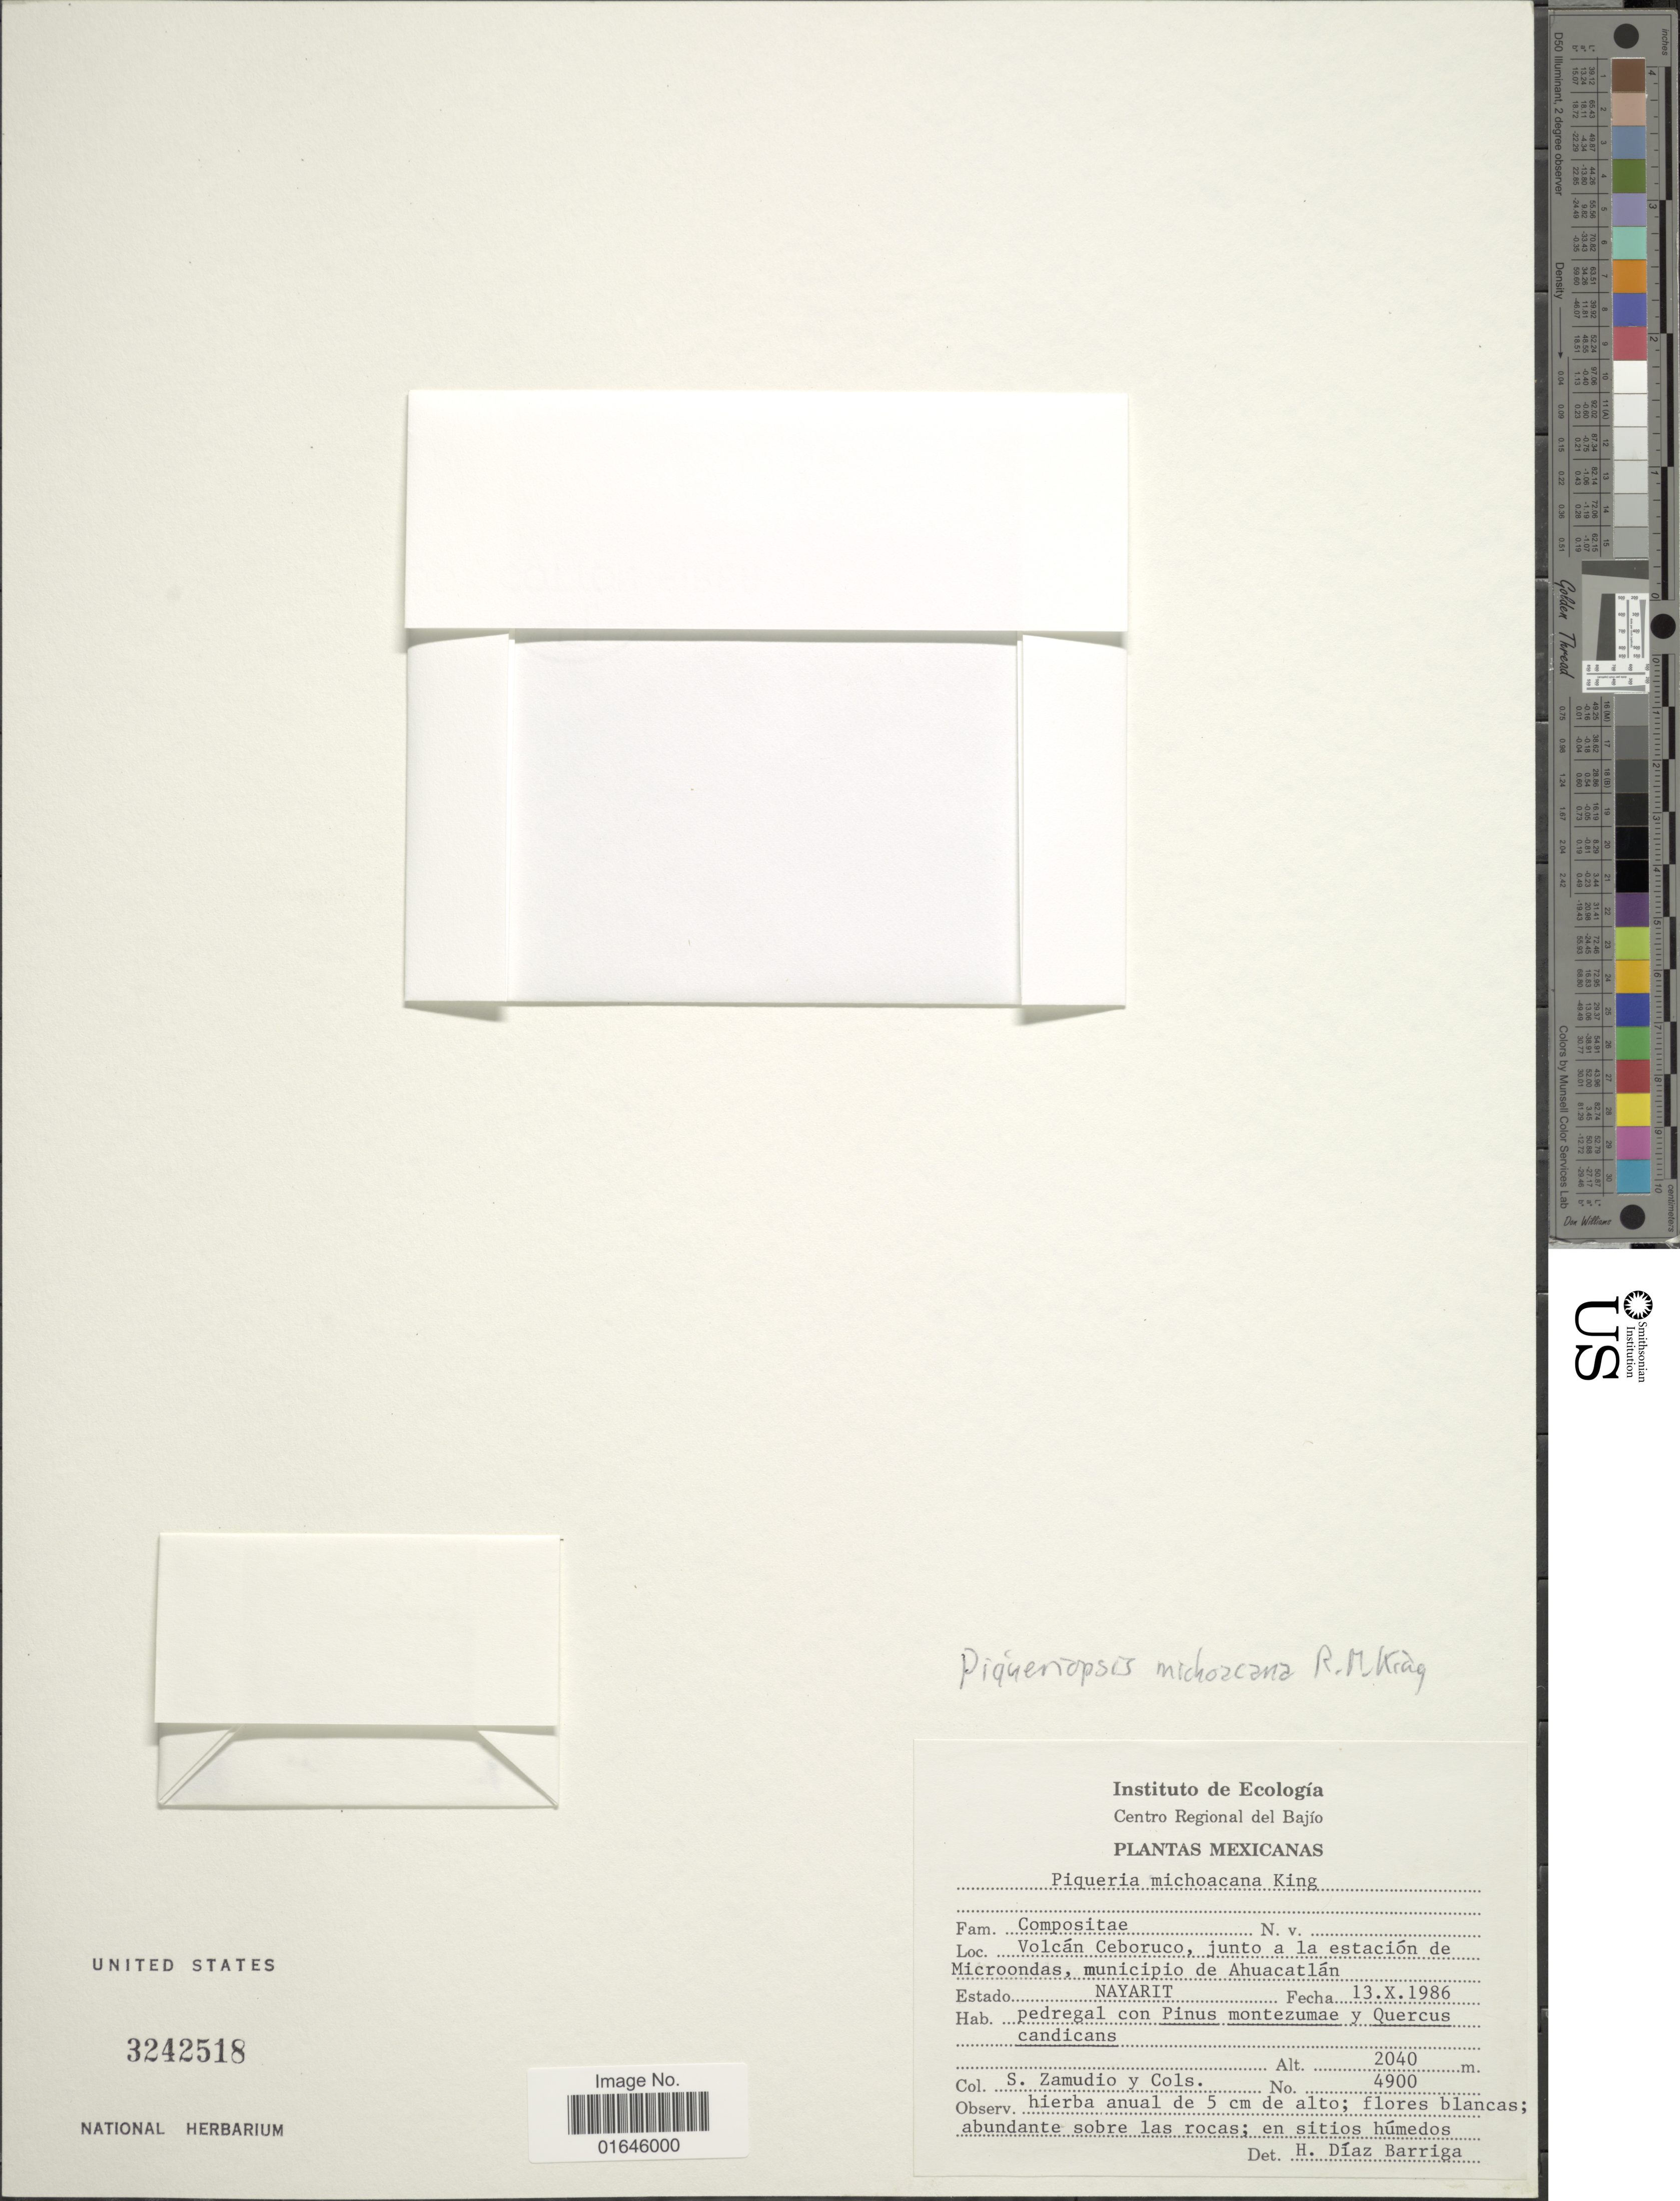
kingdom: Plantae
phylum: Tracheophyta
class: Magnoliopsida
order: Asterales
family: Asteraceae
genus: Piqueriopsis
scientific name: Piqueriopsis michoacana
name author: R.M. King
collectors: S. Zamudio Ruíz & et al.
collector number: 4900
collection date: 1986-10-13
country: Mexico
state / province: Nayarit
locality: Volcan Ceboruco, junto a la estacion de Microondas, municipio de Ahuacatlan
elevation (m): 2040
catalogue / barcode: US 3242518